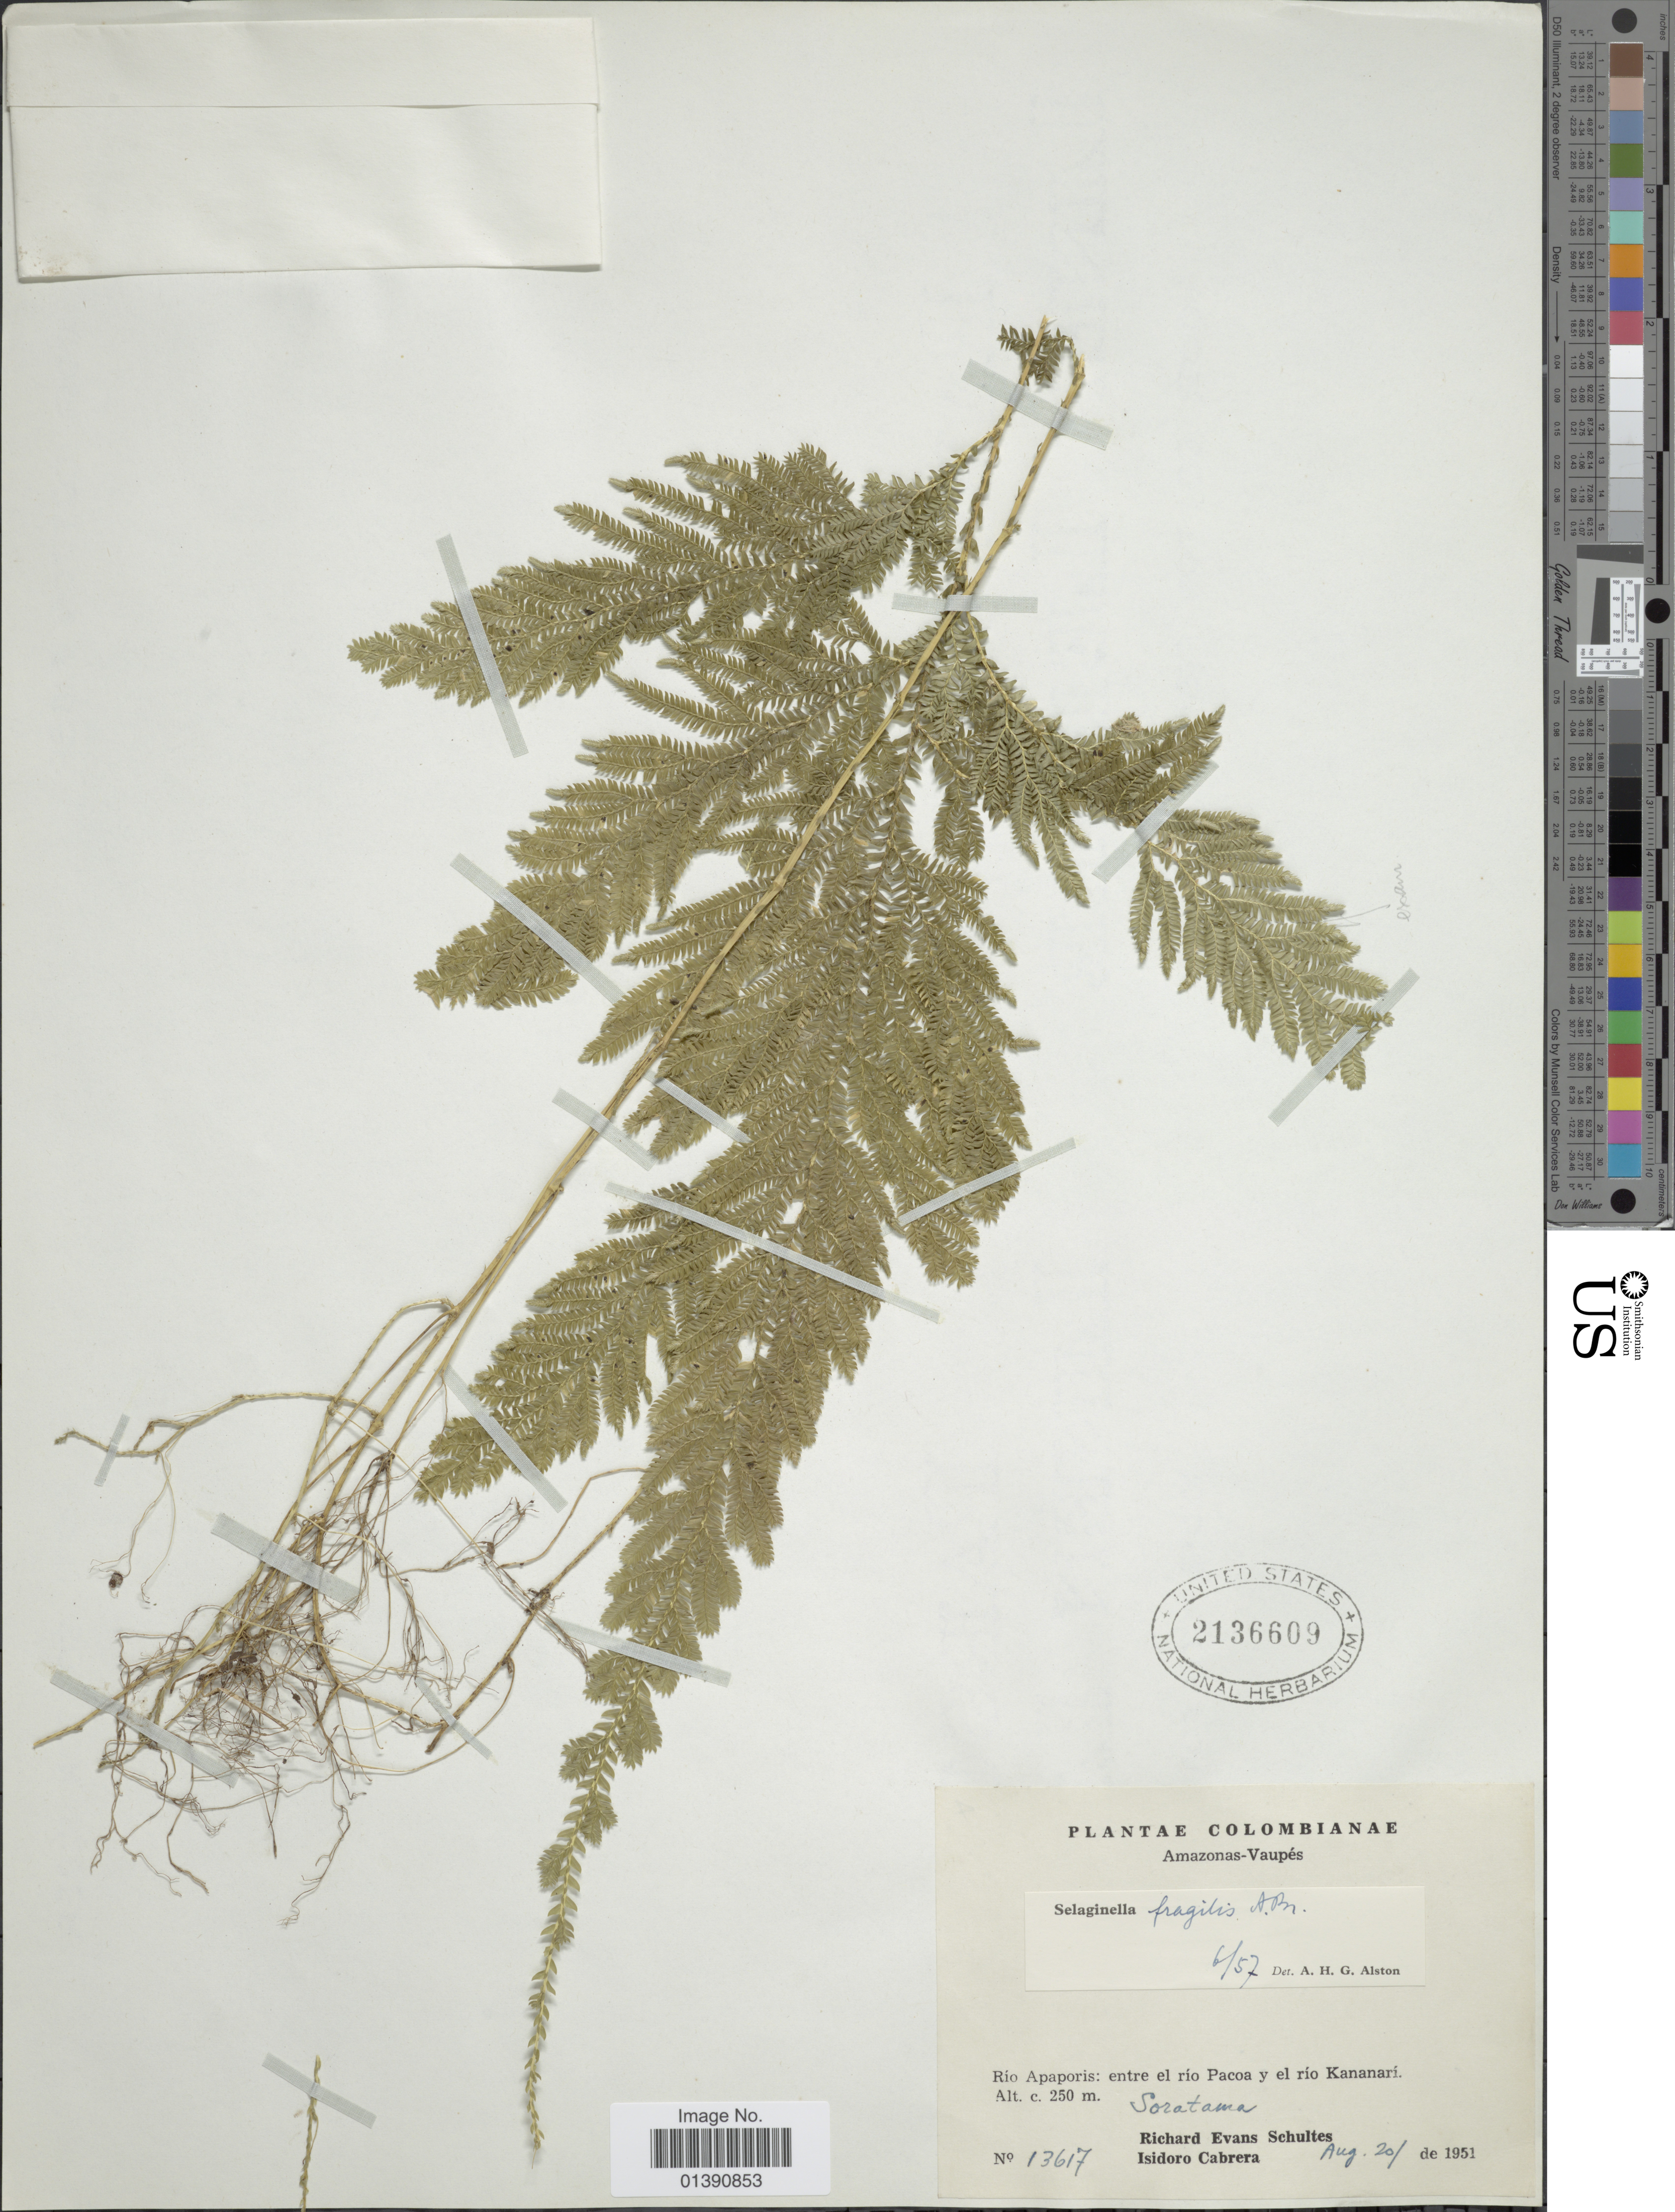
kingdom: Plantae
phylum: Tracheophyta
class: Lycopodiopsida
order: Selaginellales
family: Selaginellaceae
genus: Selaginella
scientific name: Selaginella fragilis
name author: A. Braun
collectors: R. E. Schultes & I. Cabrera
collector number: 13617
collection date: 1951-08-20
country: Peru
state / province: Amazonas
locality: Vaupés, Río Apaporis; entre el río Pacoa el río Kananarí, Soratama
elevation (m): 250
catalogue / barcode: US 2136609